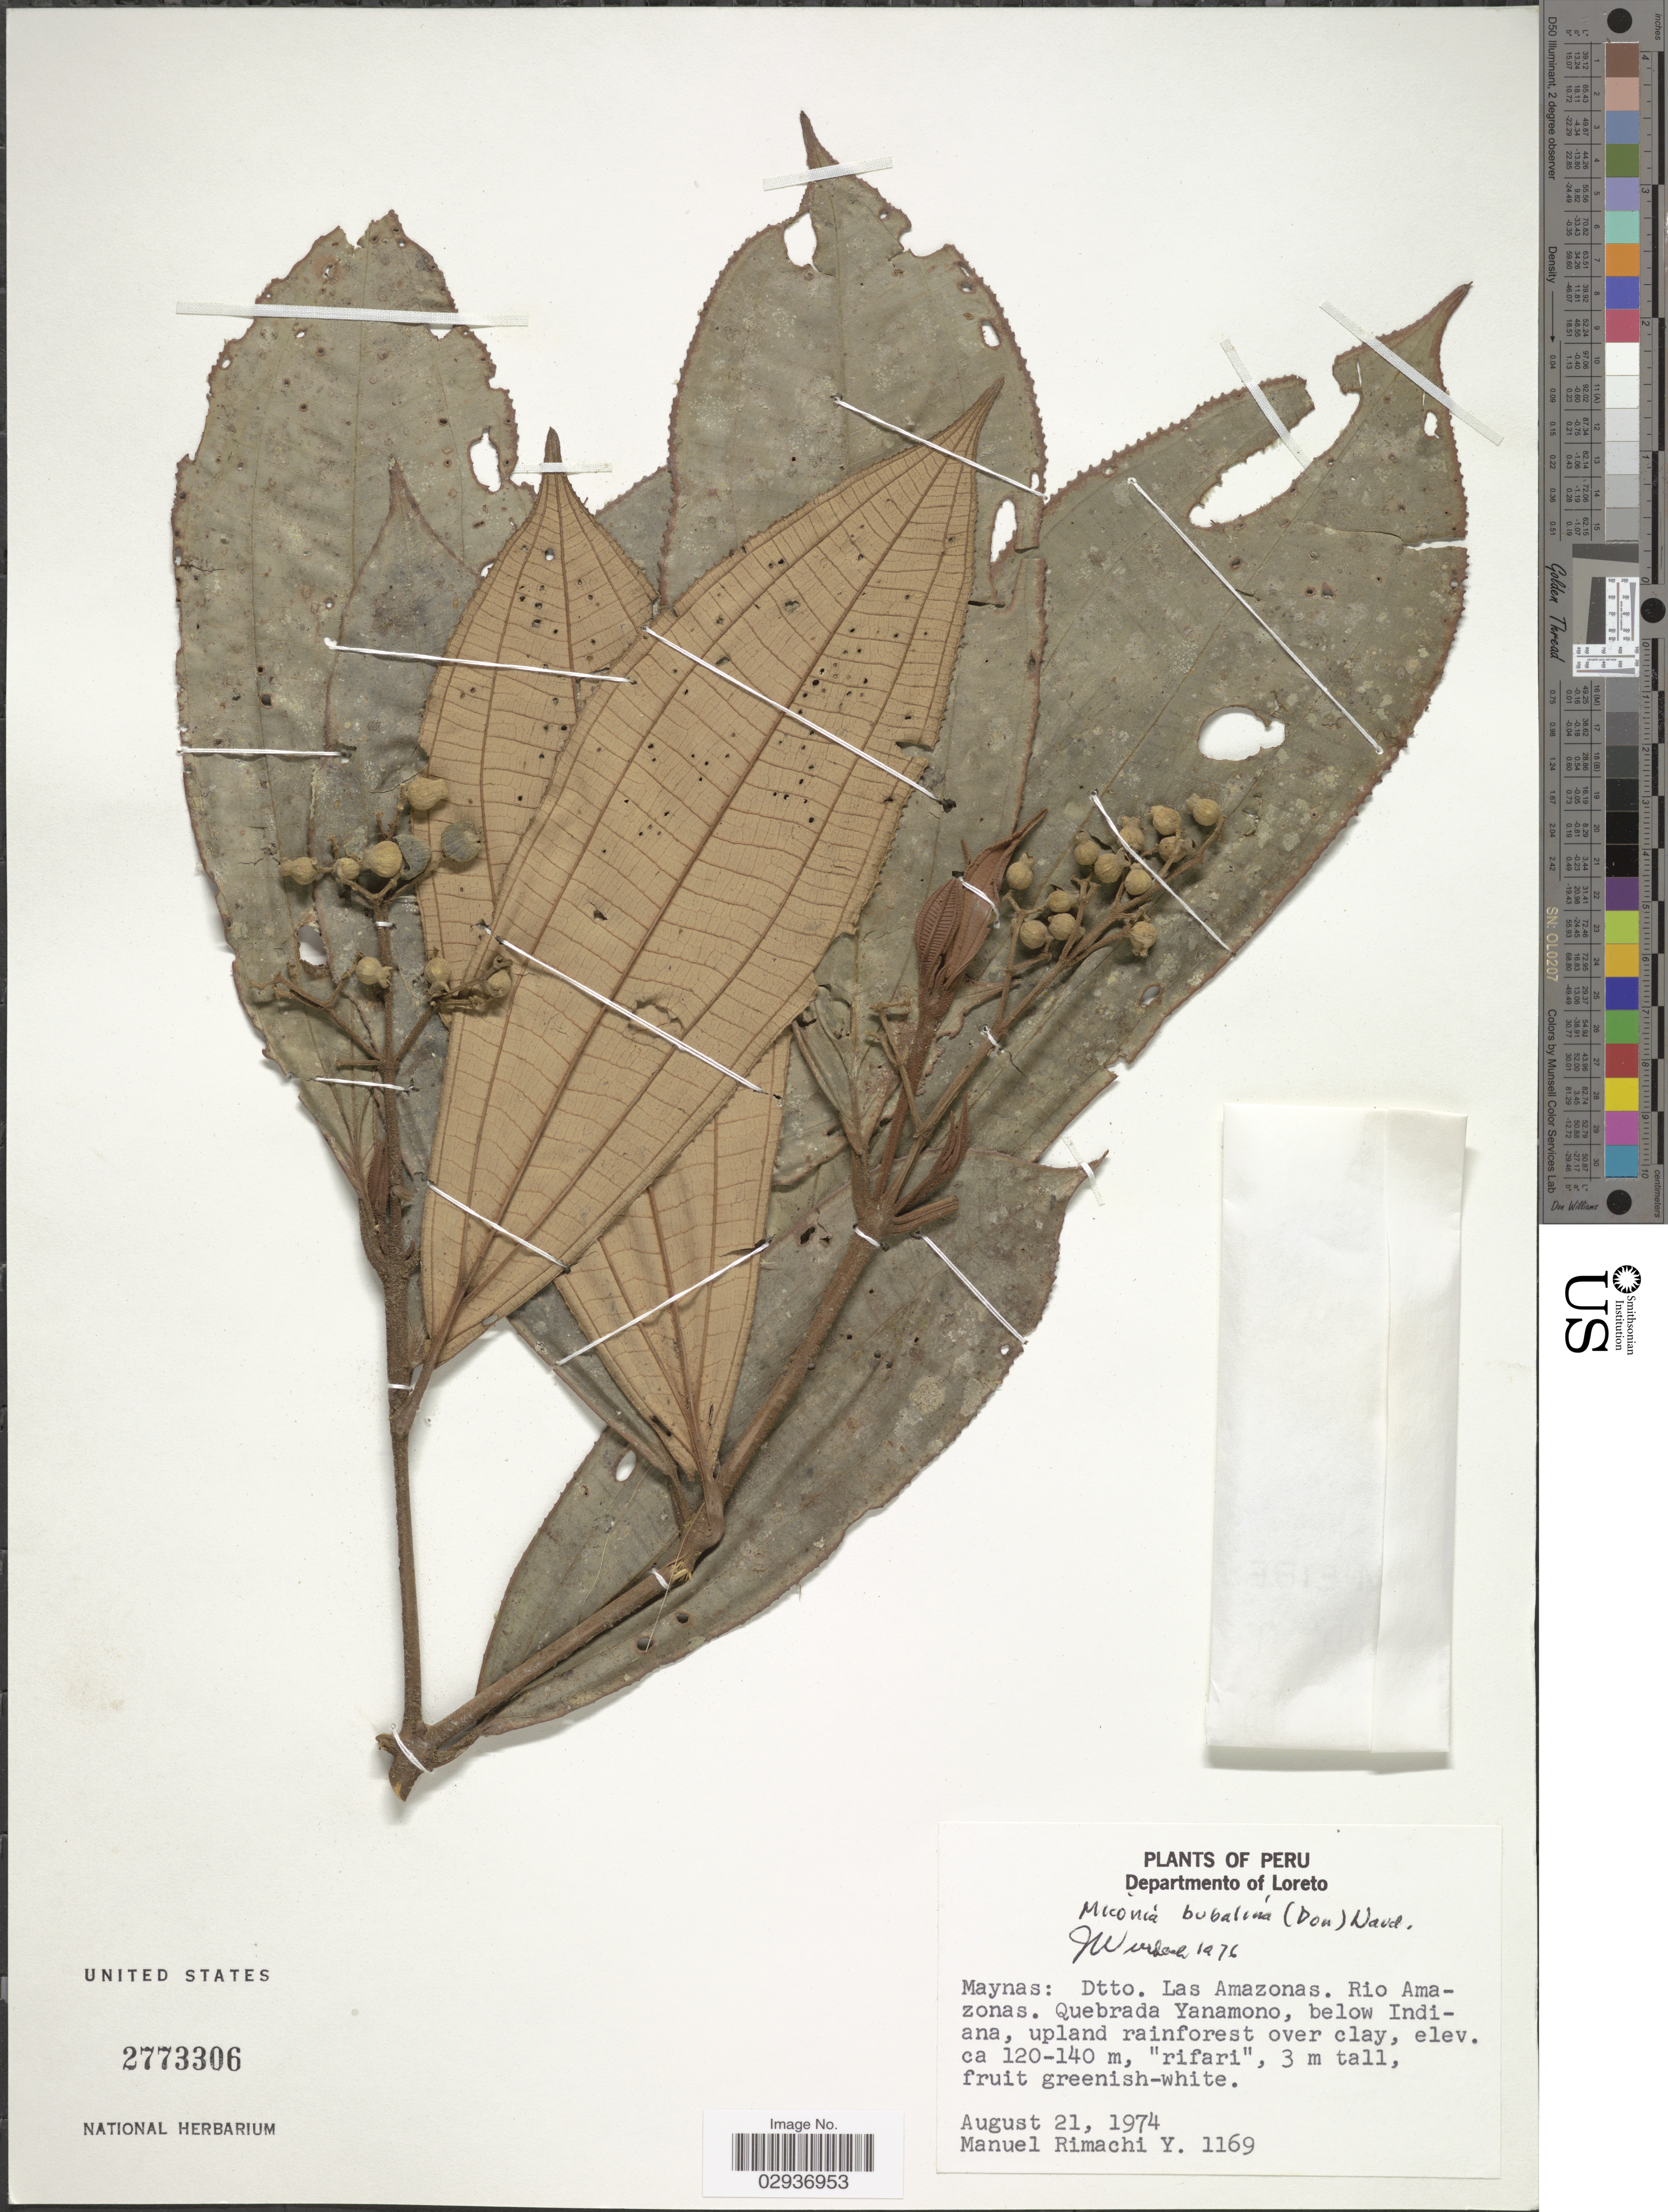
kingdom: Plantae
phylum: Tracheophyta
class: Magnoliopsida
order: Myrtales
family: Melastomataceae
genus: Miconia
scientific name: Miconia bubalina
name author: Naudin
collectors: M. Rimachi Y.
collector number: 1169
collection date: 1974-08-21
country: Peru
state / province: Loreto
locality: Departmento of Loreto. Maynas: Dtto. Las Amazonas. Rio Amazonas. Quebrada Yanamono, below Indiana.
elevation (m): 120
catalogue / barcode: US 2773306